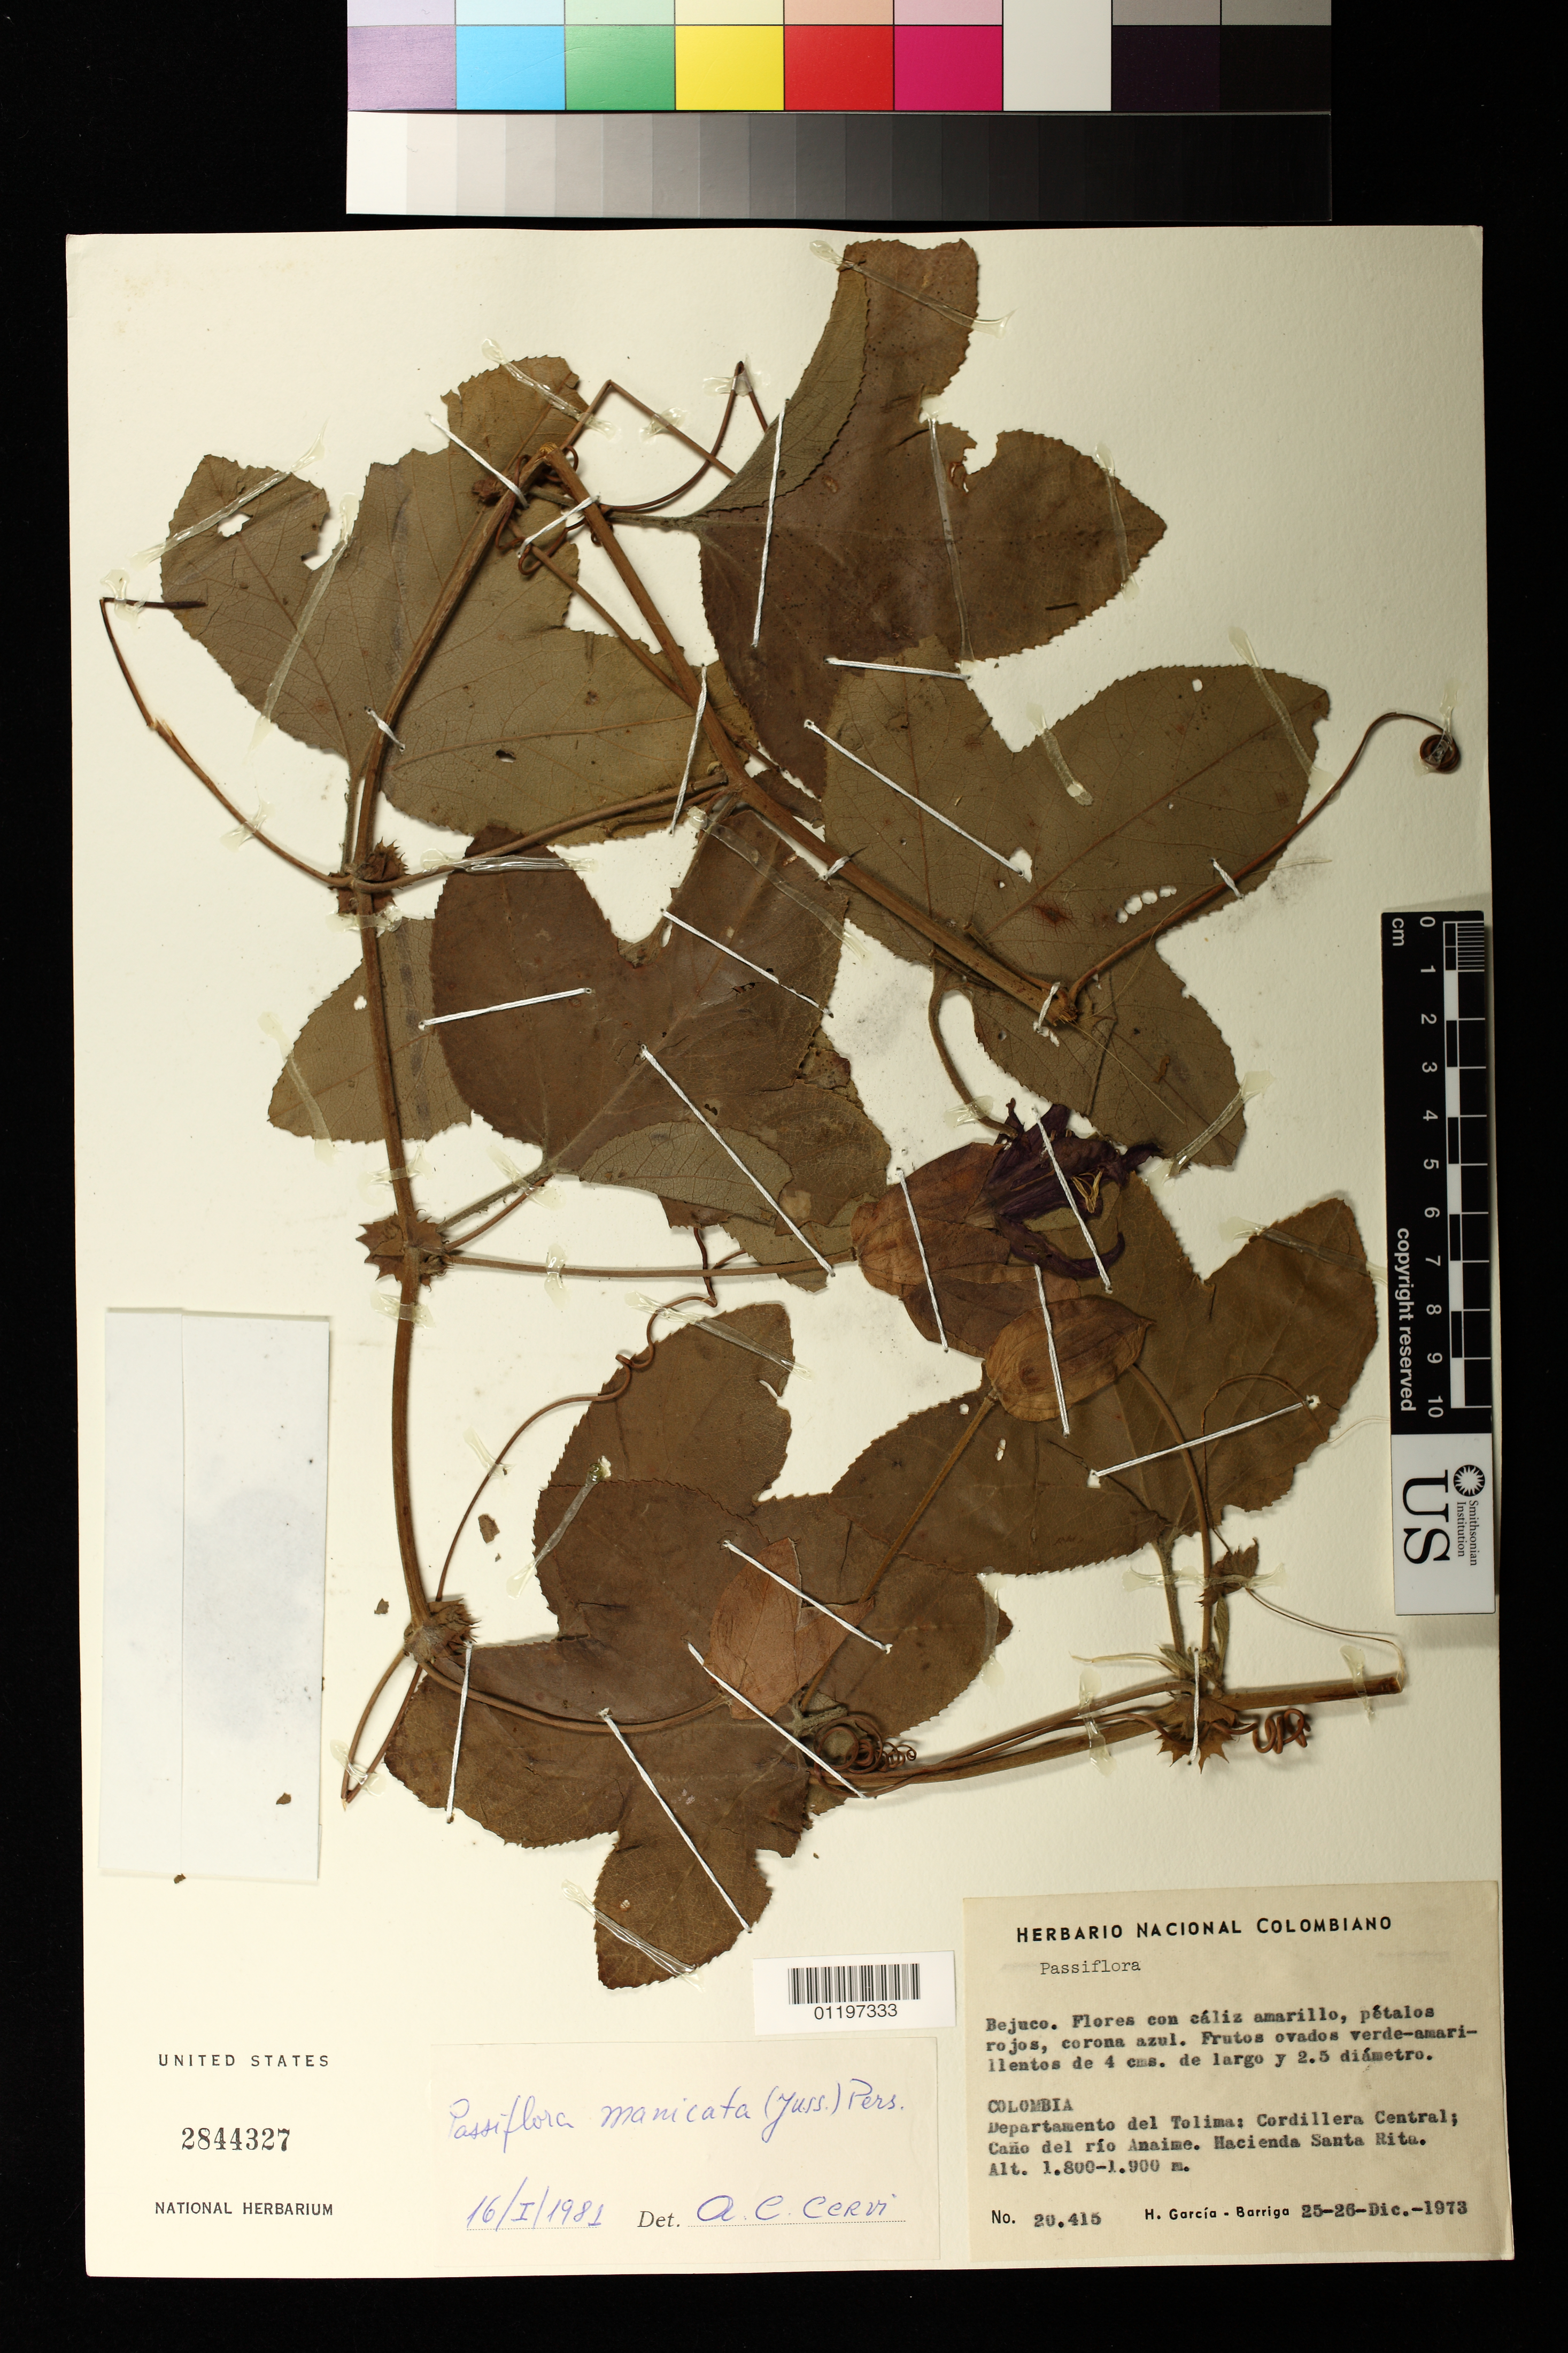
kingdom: Plantae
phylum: Tracheophyta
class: Magnoliopsida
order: Malpighiales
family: Passifloraceae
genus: Passiflora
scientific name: Passiflora manicata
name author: (Juss.) Pers.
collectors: H. García Barriga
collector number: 20415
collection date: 1973-12-25/1973-12-26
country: Colombia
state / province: Tolima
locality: Cordillera Central; Caño del rio Anaime. Hacienda Santa Hita.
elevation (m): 1800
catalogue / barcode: US 2844327